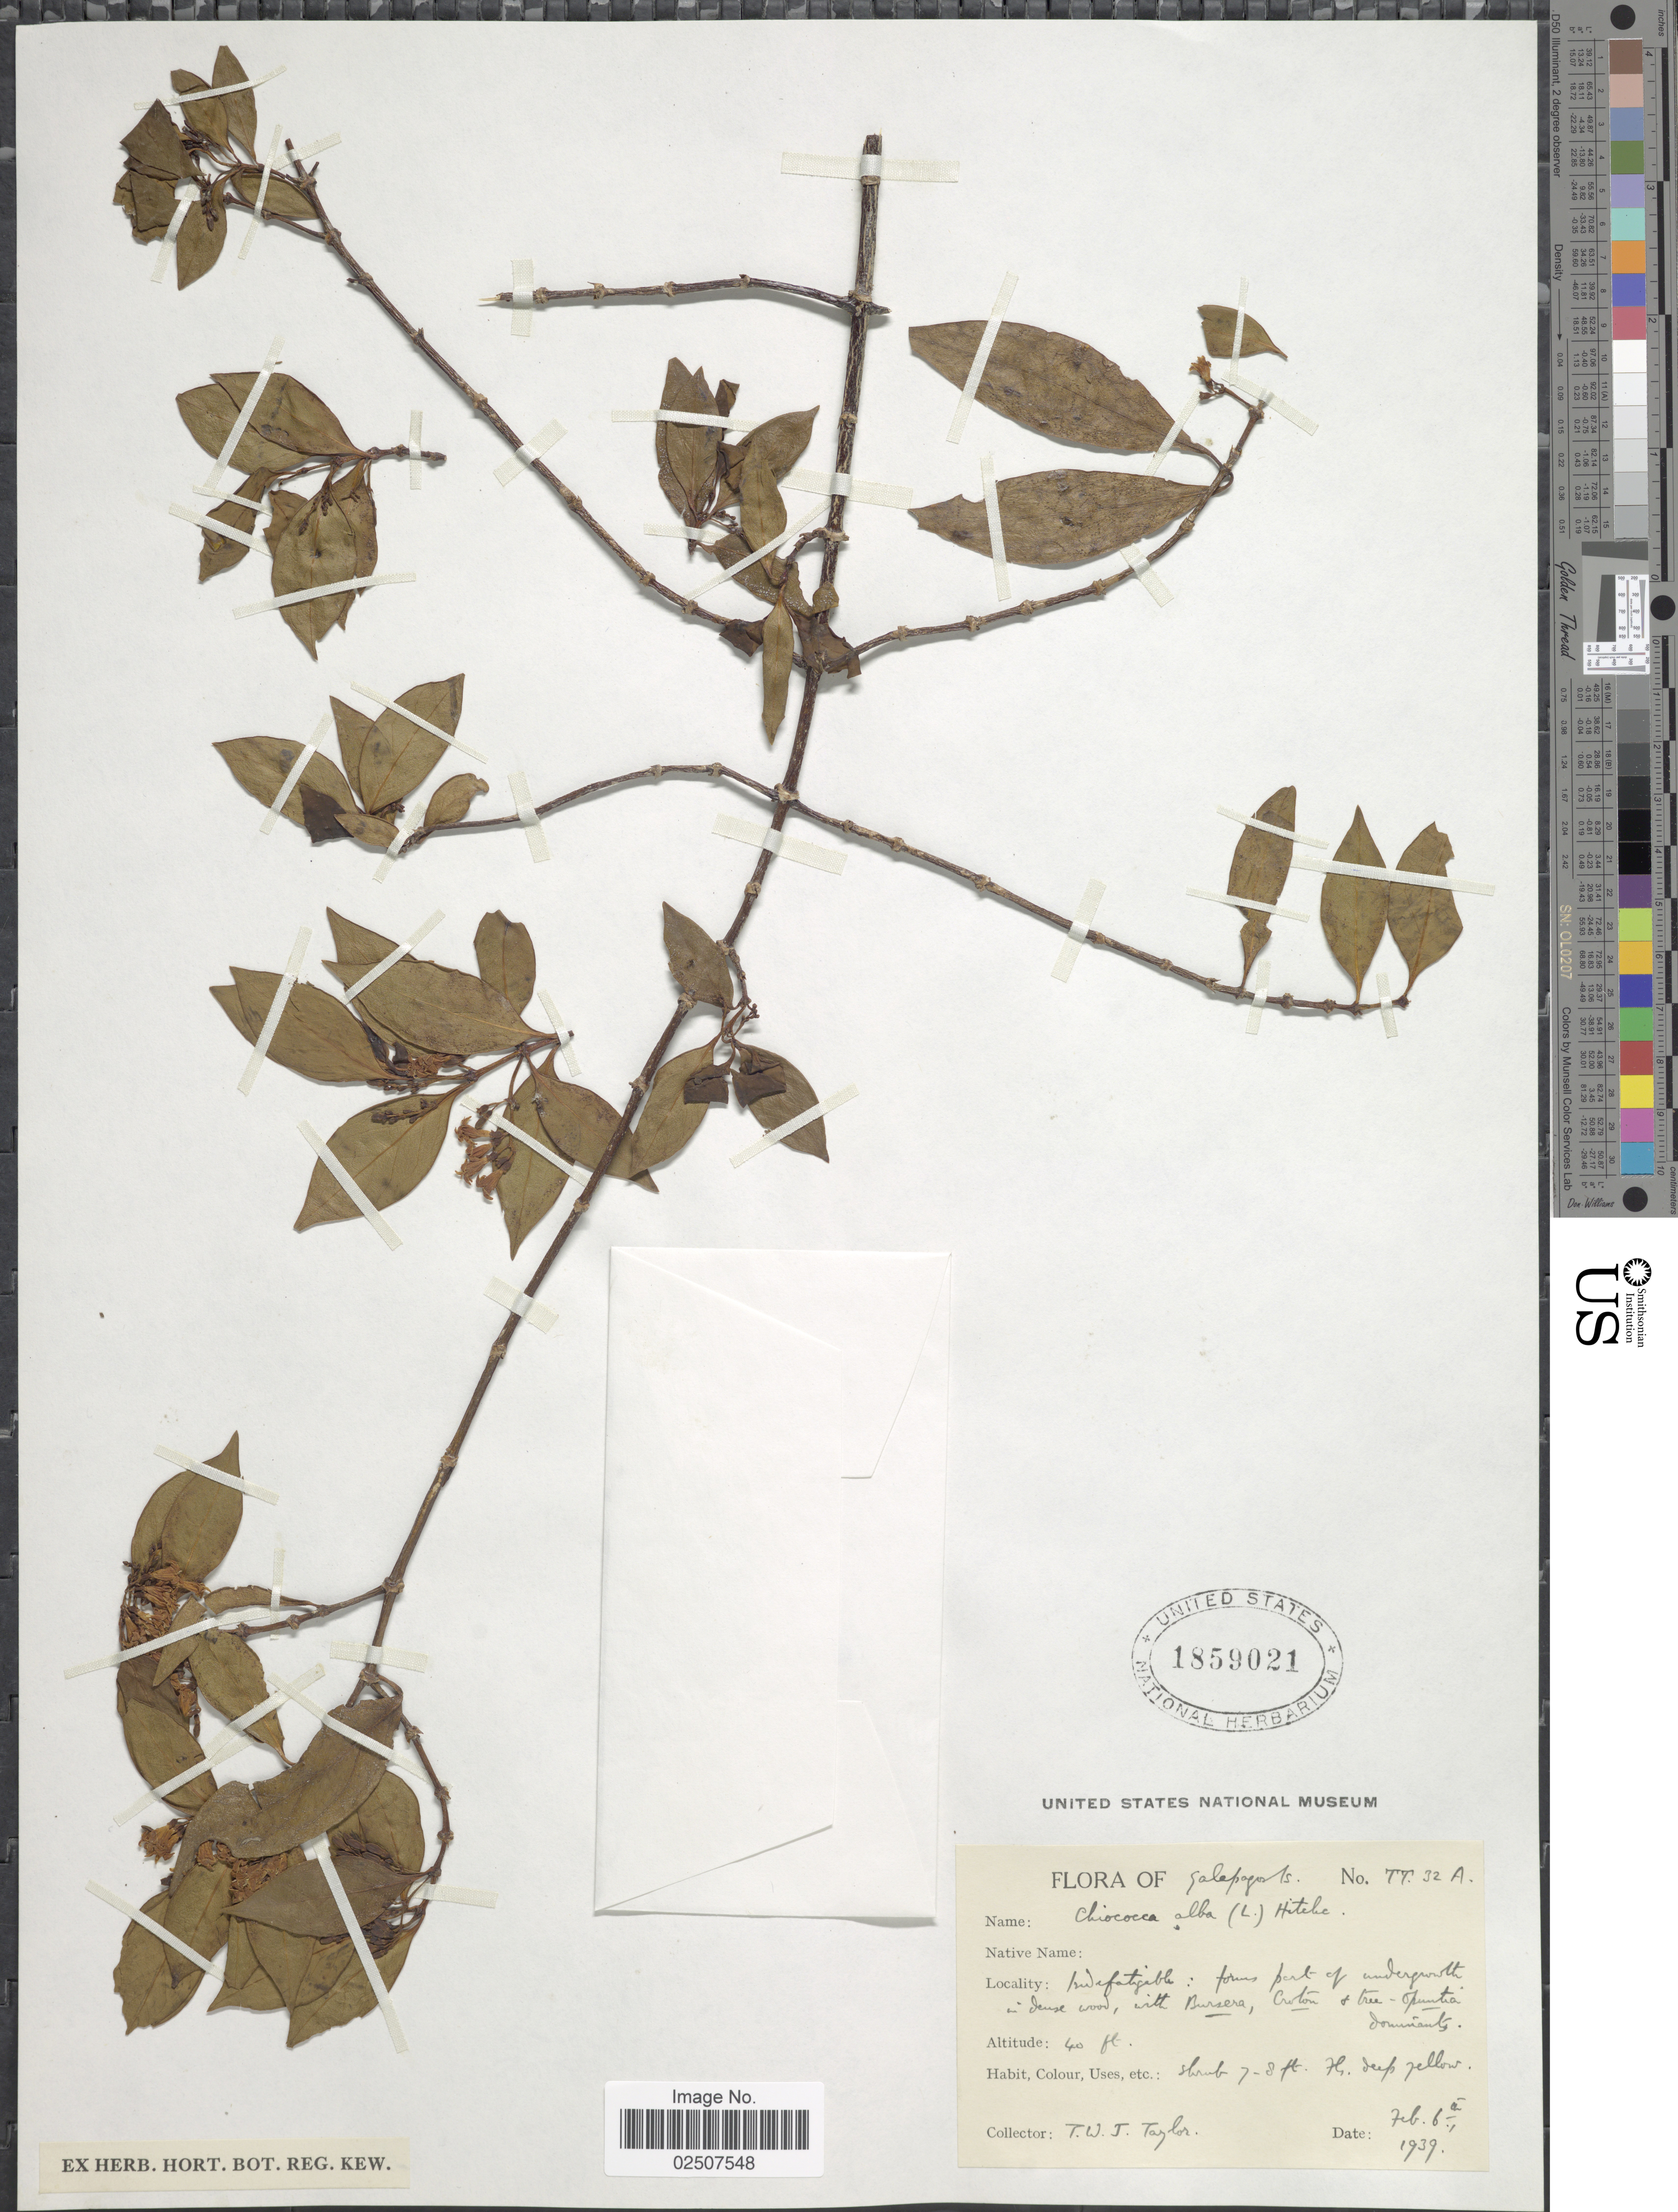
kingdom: Plantae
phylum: Tracheophyta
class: Magnoliopsida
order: Gentianales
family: Rubiaceae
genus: Chiococca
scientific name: Chiococca alba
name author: (L.) Hitchc.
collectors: T. W. J. Taylor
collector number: TT32A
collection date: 1939-02-06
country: Ecuador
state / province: Colón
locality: Galapagos Is., Indefatigable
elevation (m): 12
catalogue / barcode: US 1859021